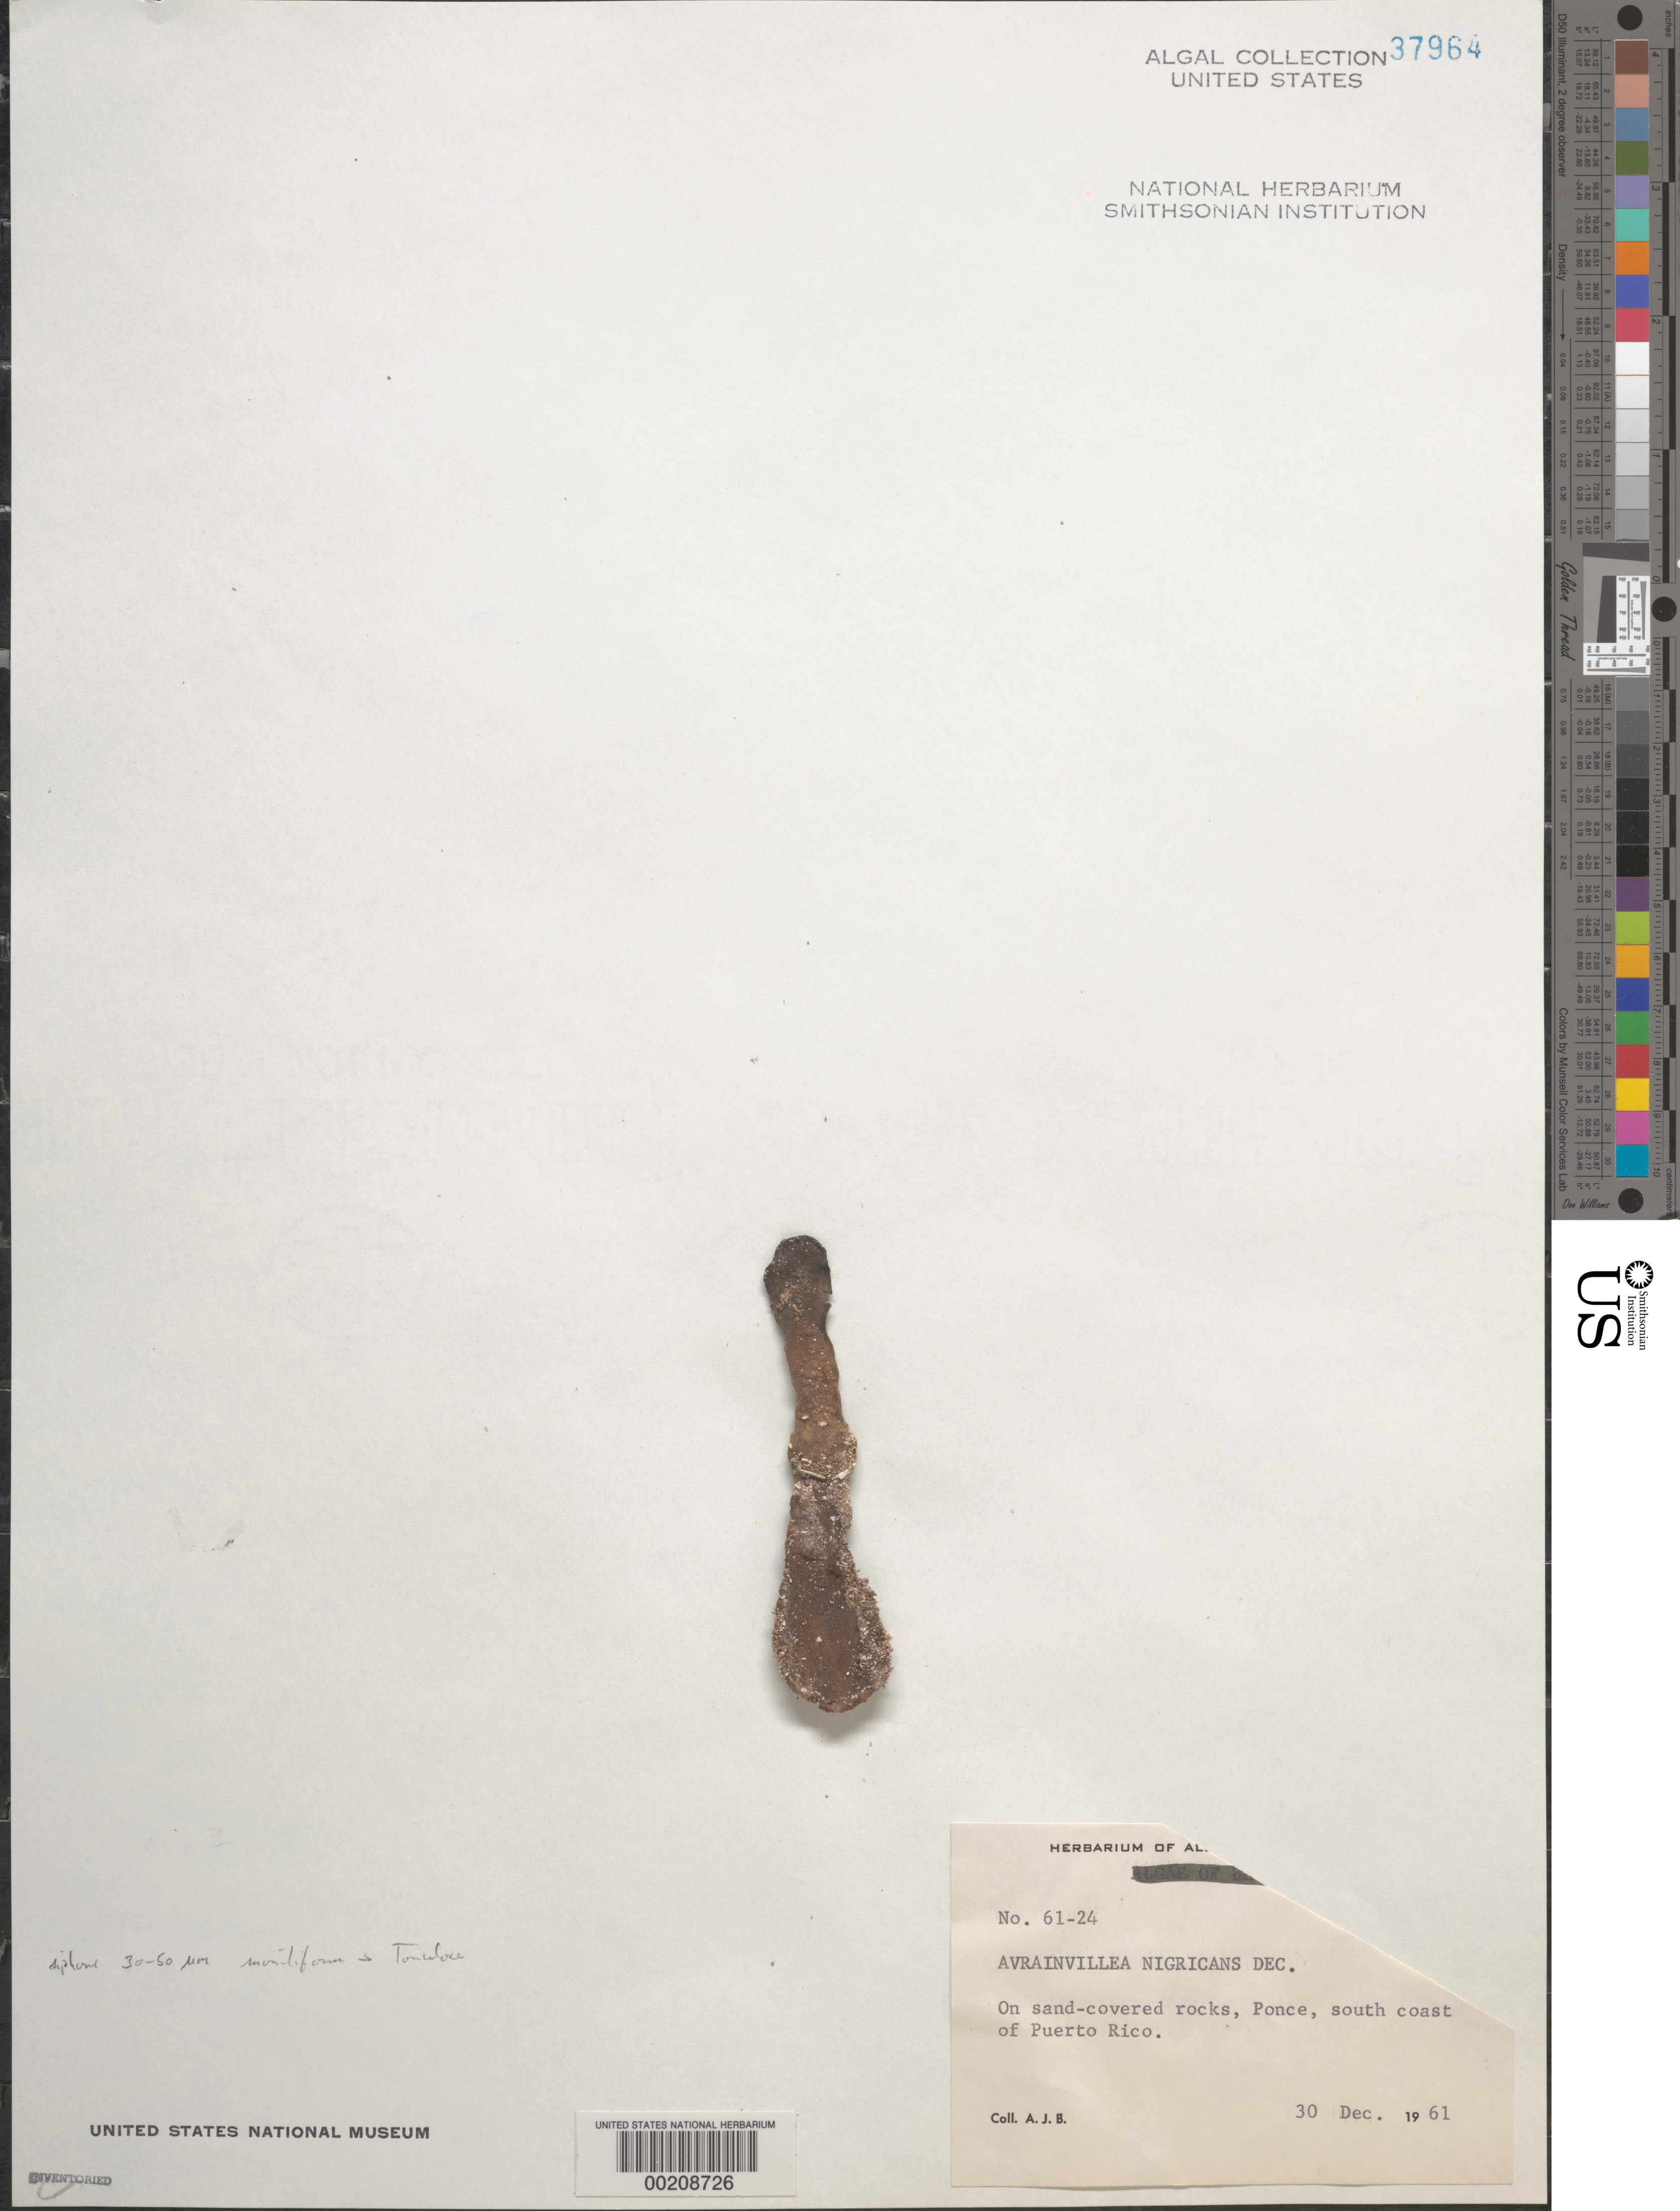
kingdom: Plantae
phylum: Chlorophyta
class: Ulvophyceae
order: Bryopsidales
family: Dichotomosiphonaceae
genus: Avrainvillea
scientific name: Avrainvillea nigricans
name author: Decne.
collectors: A. Bernatowicz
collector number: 61-24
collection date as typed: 30 Dec 1961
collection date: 1961-12-30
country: Puerto Rico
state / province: Ponce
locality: Ponce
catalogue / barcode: US 37964